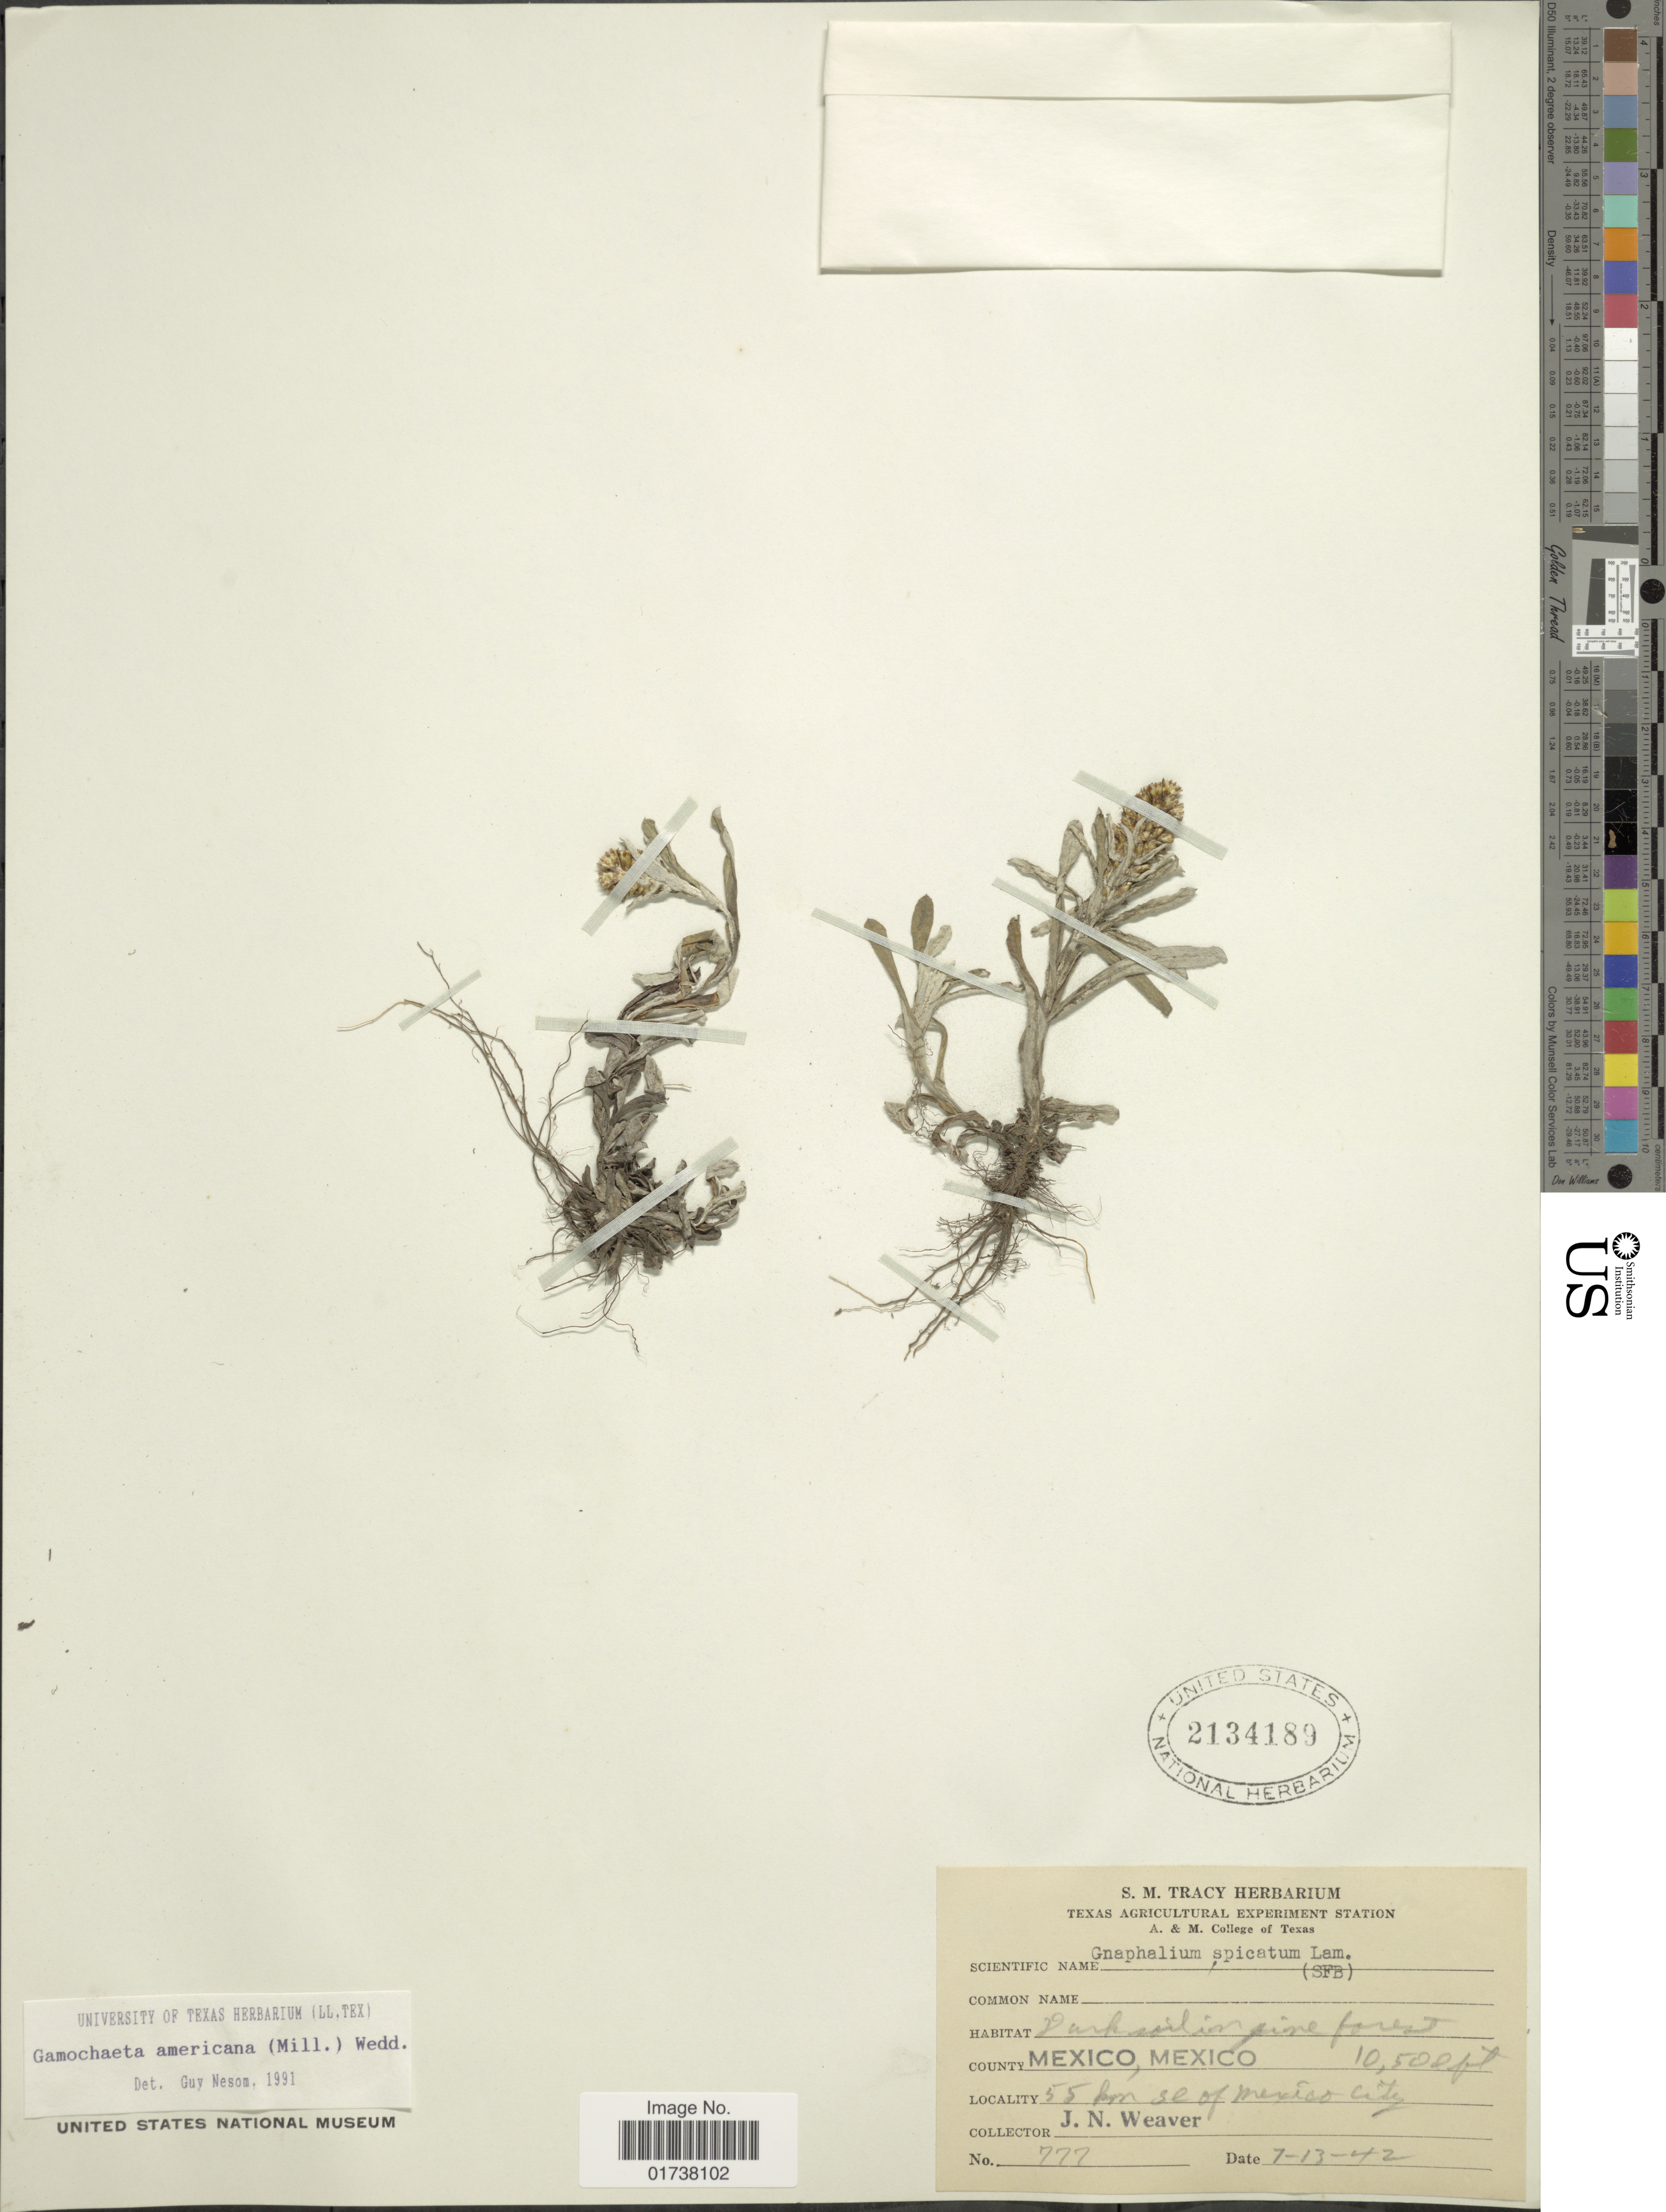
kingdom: Plantae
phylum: Tracheophyta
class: Magnoliopsida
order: Asterales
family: Asteraceae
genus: Gamochaeta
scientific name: Gamochaeta americana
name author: (Mill.) Wedd.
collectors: J. N. Weaver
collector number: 777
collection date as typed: Transcribed d/m/y: 13/7/42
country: Mexico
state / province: México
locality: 55 km SE of Mexico City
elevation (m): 3200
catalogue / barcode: US 2134189